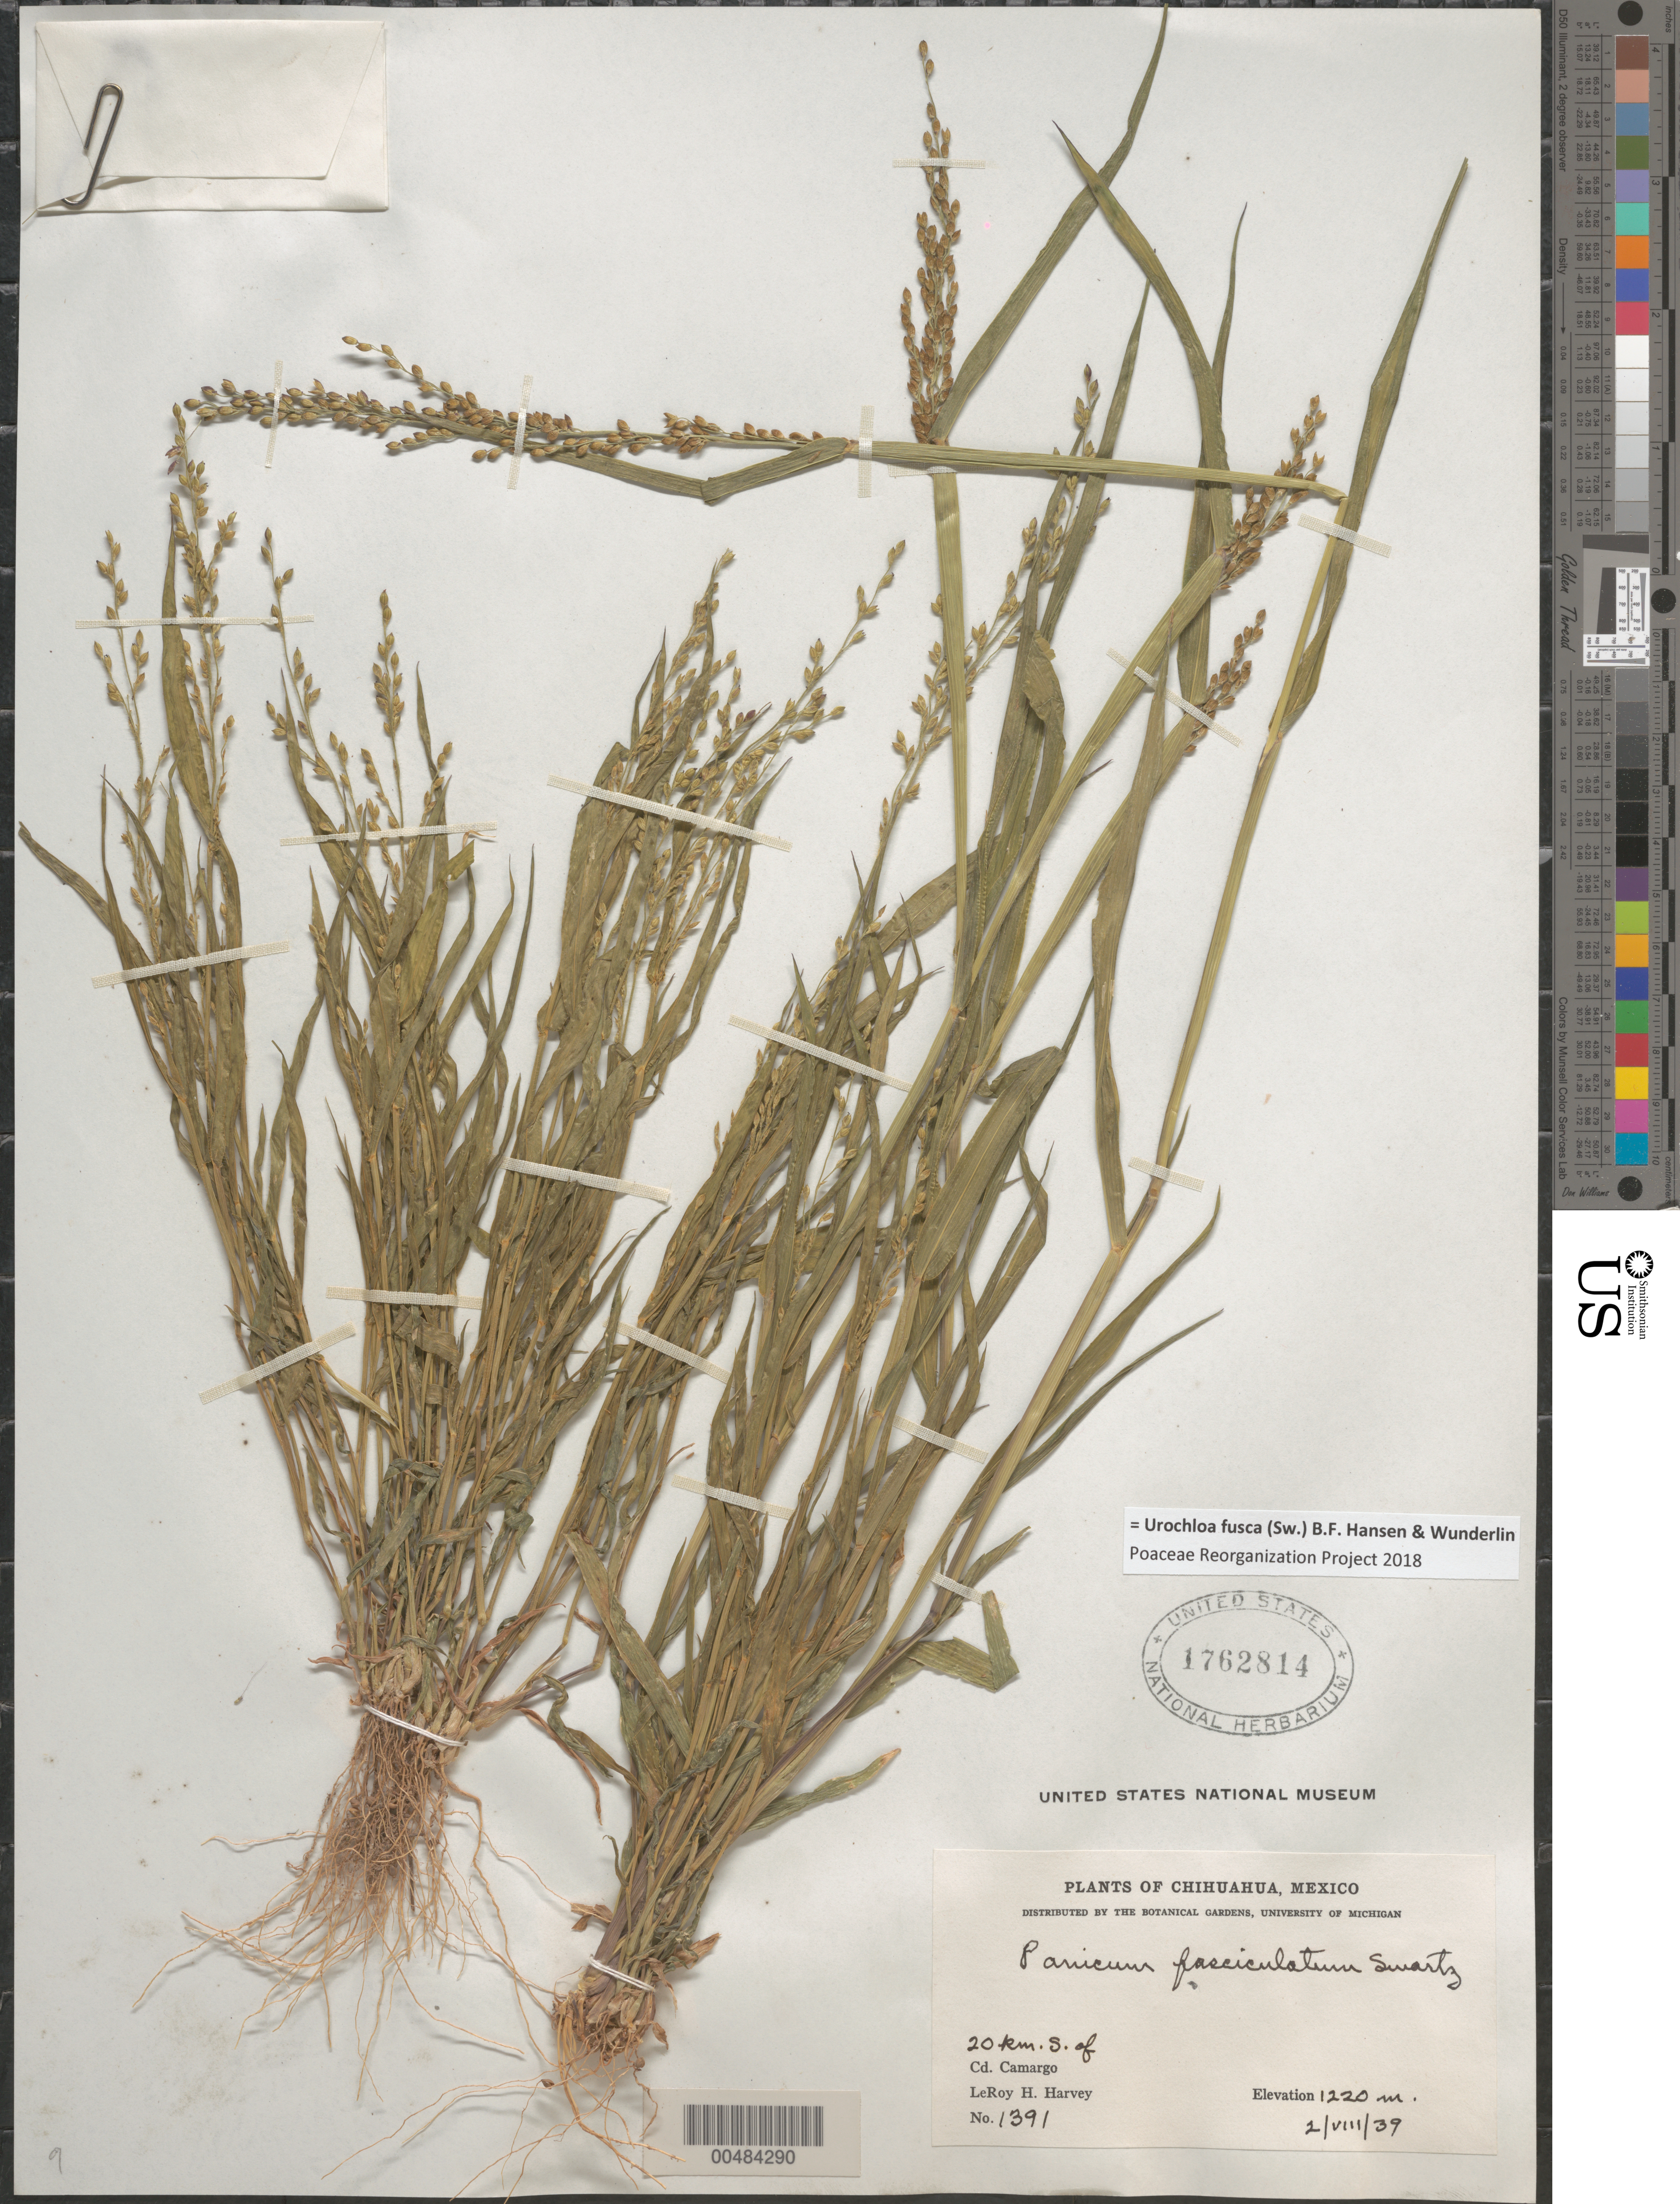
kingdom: Plantae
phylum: Tracheophyta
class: Liliopsida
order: Poales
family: Poaceae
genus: Urochloa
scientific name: Urochloa fusca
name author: (Sw.) B.F. Hansen & Wunderlin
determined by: Poaceae Reorganization Project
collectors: L. H. Harvey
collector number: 1391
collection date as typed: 2 Aug 1939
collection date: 1939-08-02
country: Mexico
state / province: Chihuahua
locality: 20 km S of Cd. Camargo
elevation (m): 1220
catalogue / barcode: US 1762814